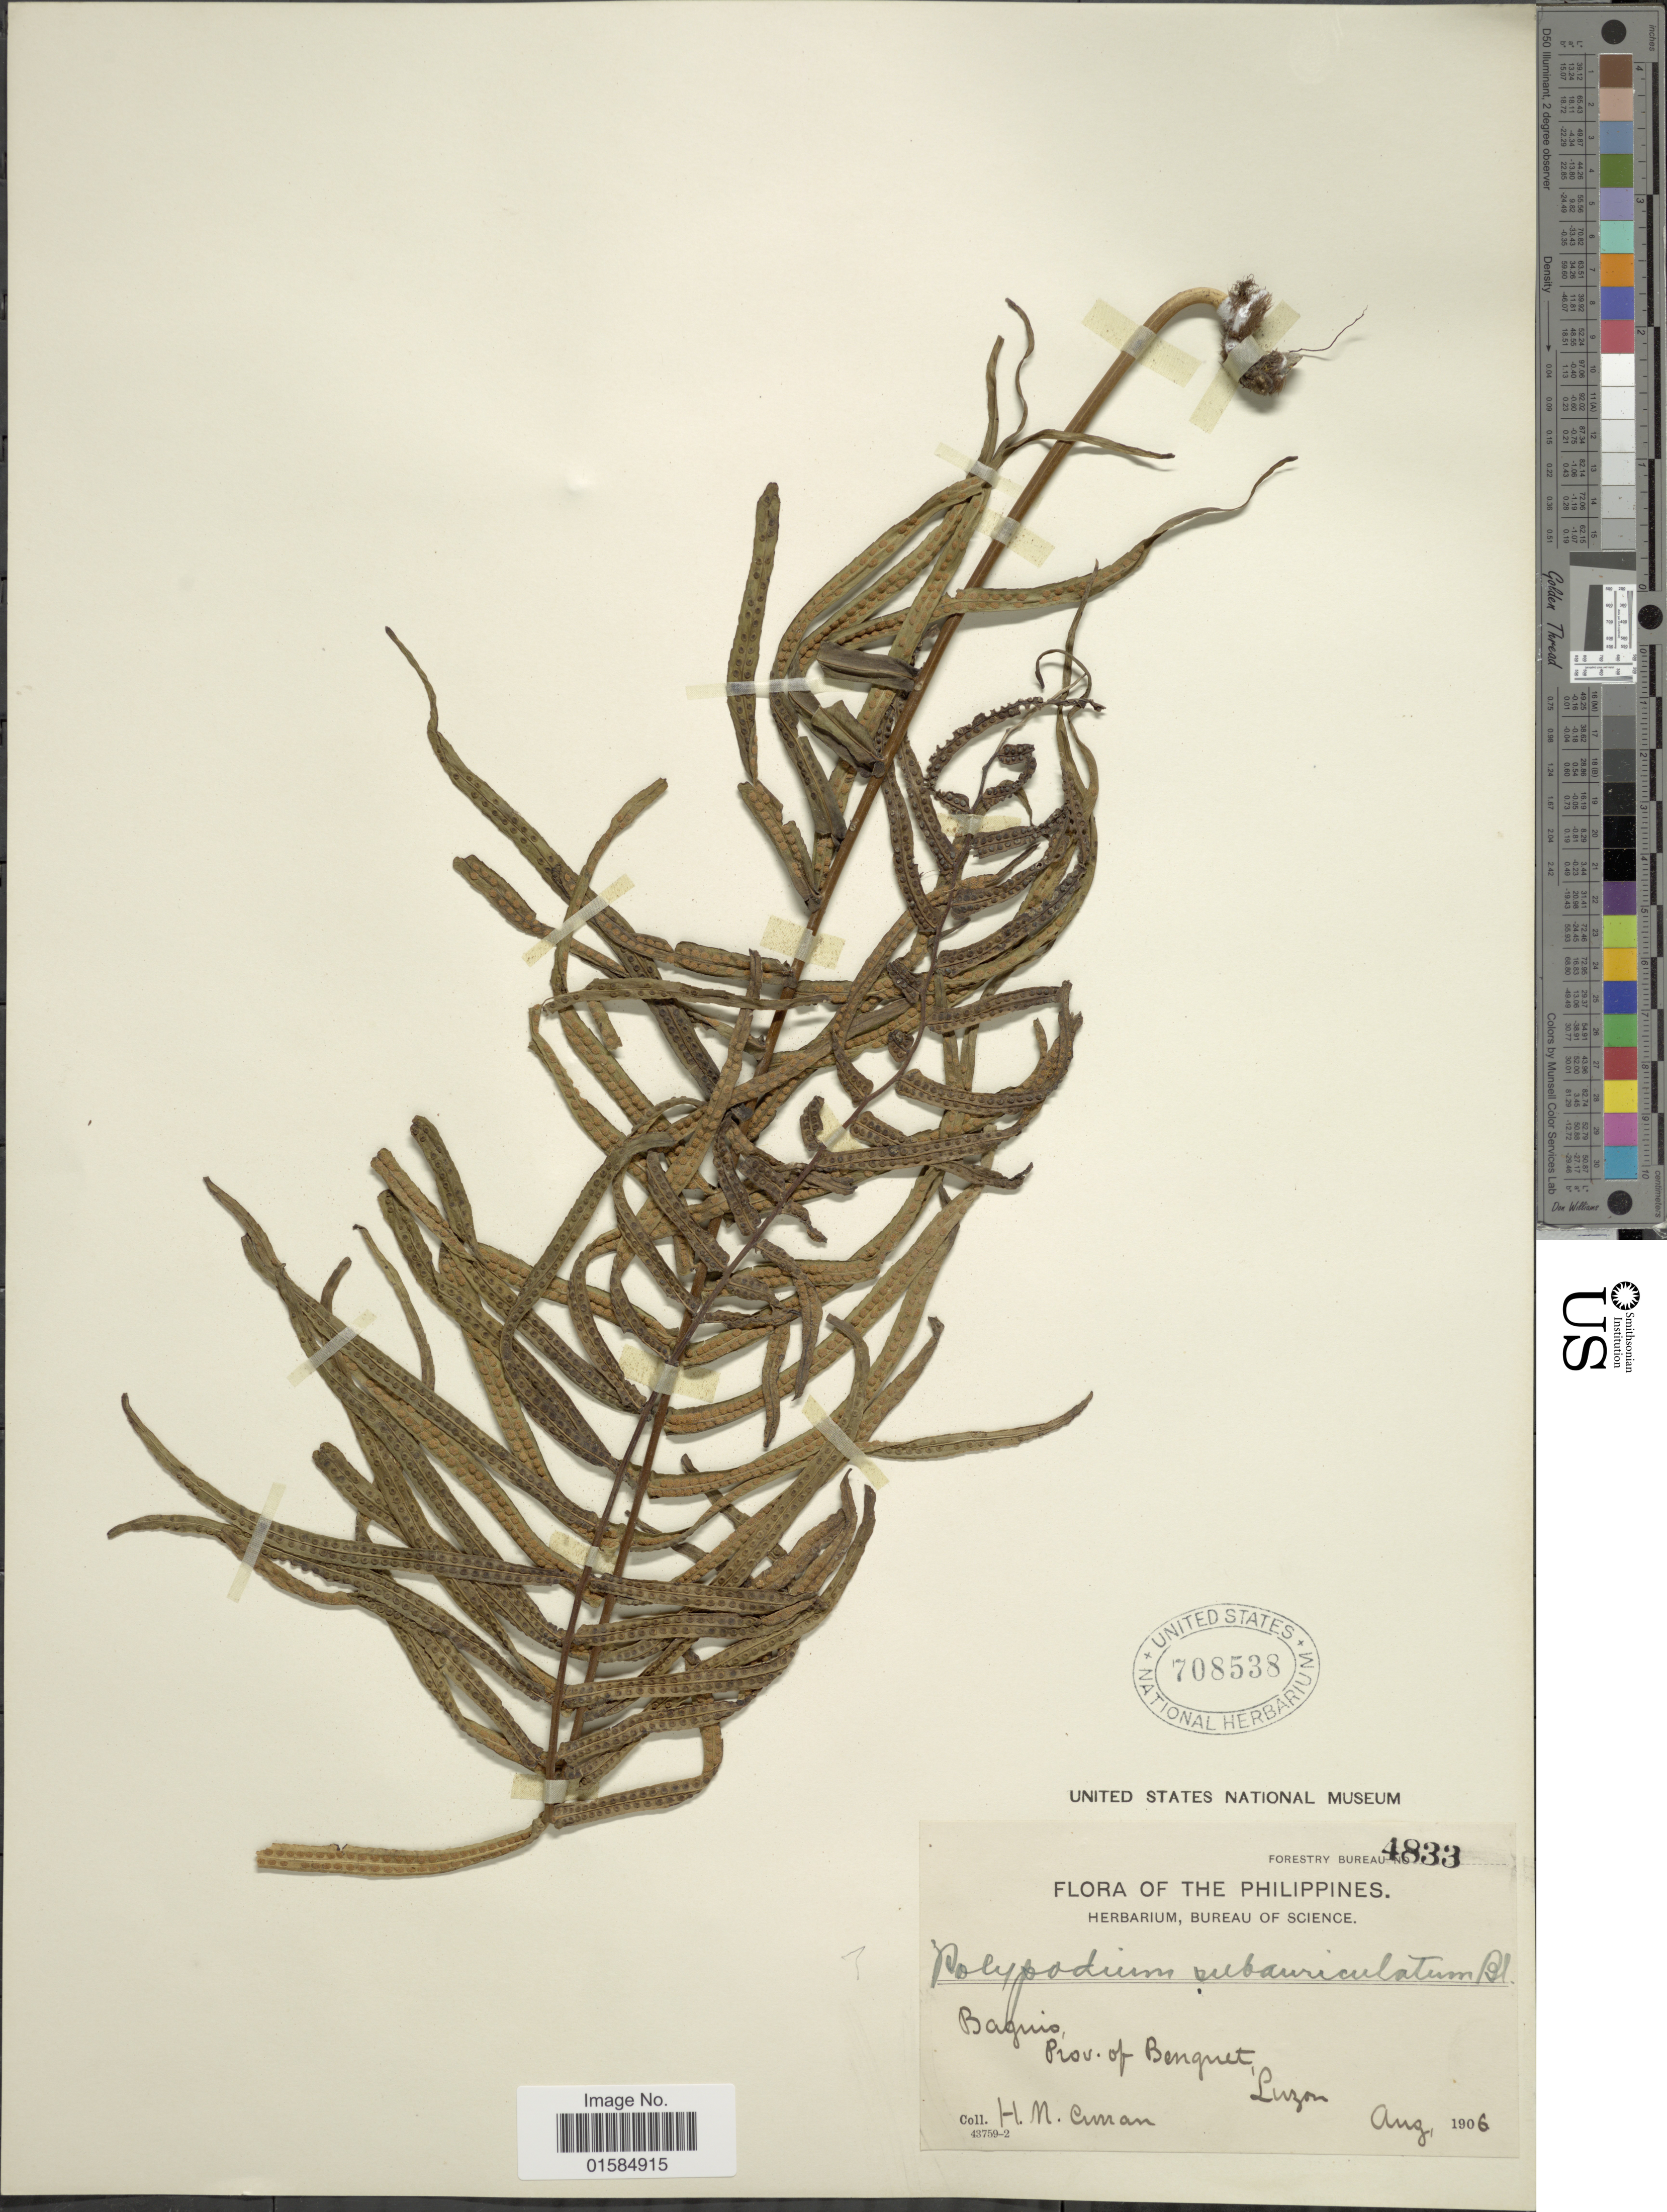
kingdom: Plantae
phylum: Tracheophyta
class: Polypodiopsida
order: Polypodiales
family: Polypodiaceae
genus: Goniophlebium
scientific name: Goniophlebium subauriculatum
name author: (Blume) C. Presl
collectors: H. M. Curran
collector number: Forestry Bureau 4833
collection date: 1906-08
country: Philippines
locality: Baguio, Prov. of Benguet, Luzon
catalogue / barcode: US 708538